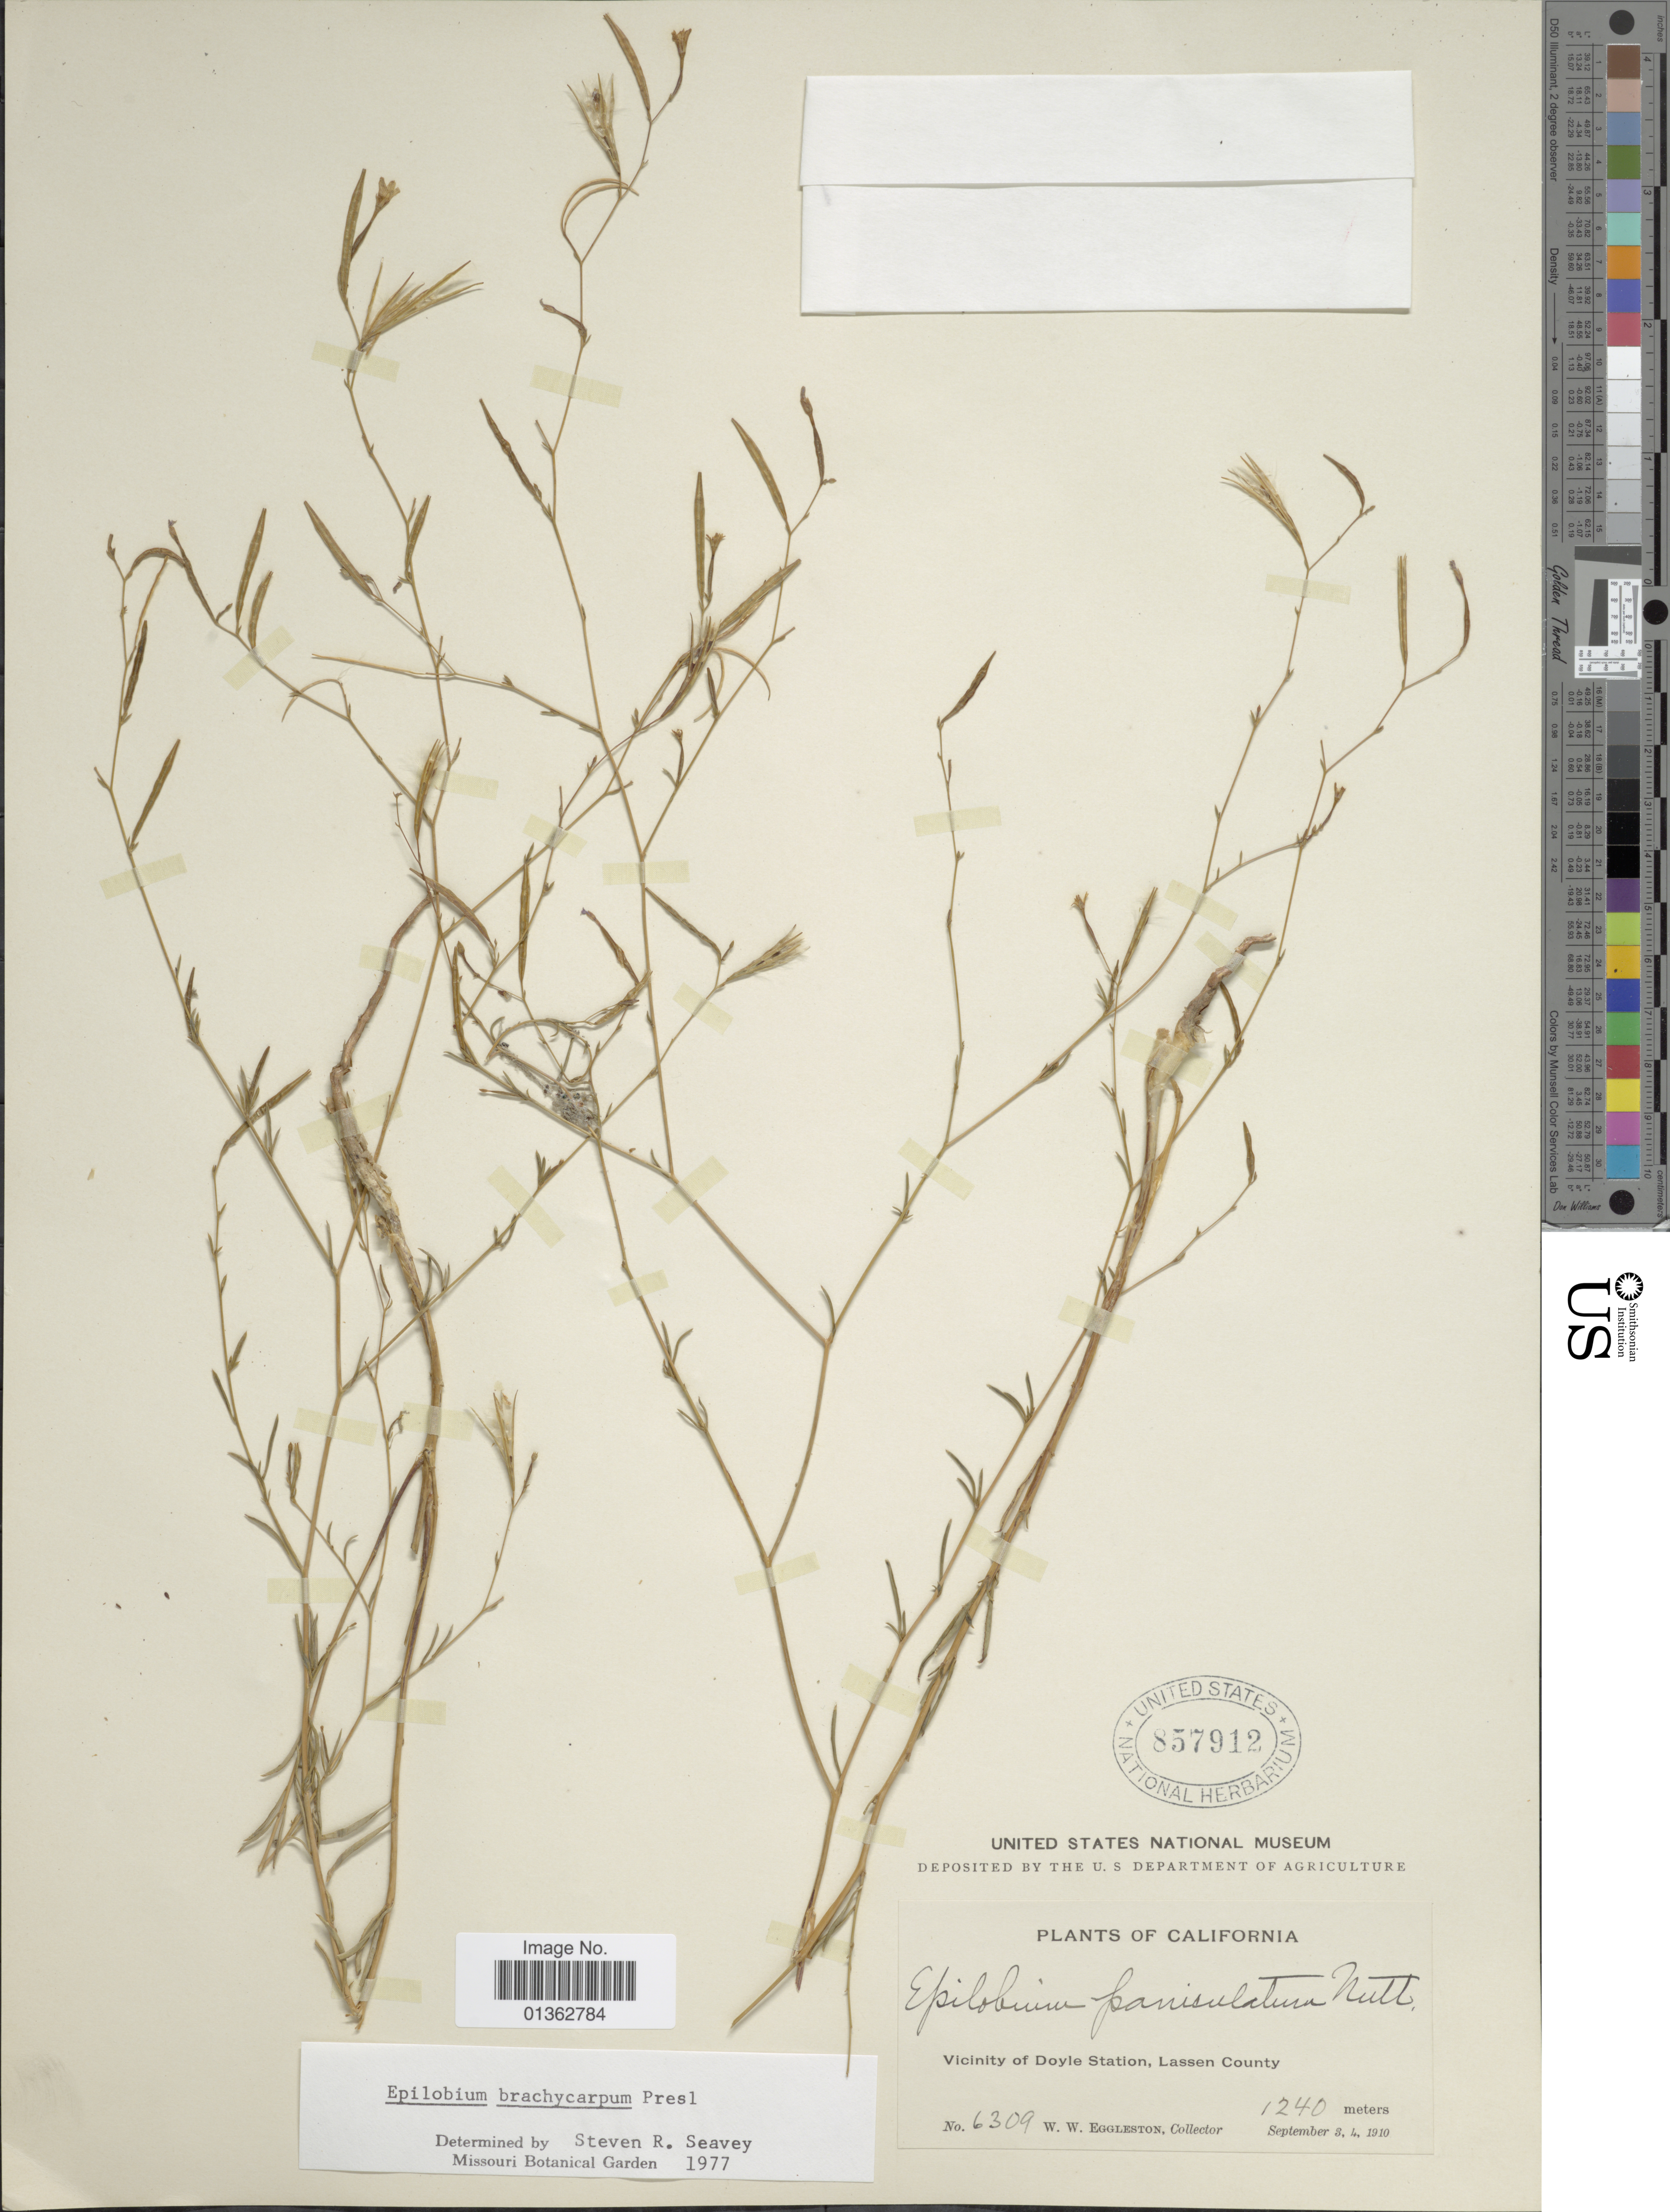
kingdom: Plantae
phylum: Tracheophyta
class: Magnoliopsida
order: Myrtales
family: Onagraceae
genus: Epilobium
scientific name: Epilobium brachycarpum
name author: C. Presl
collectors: W. W. Eggleston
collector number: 6309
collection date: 1910-09-03/1910-09-04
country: United States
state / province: California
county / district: Lassen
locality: Vicinity of Doyle Station, Lassen County.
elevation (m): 1240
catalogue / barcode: US 857912